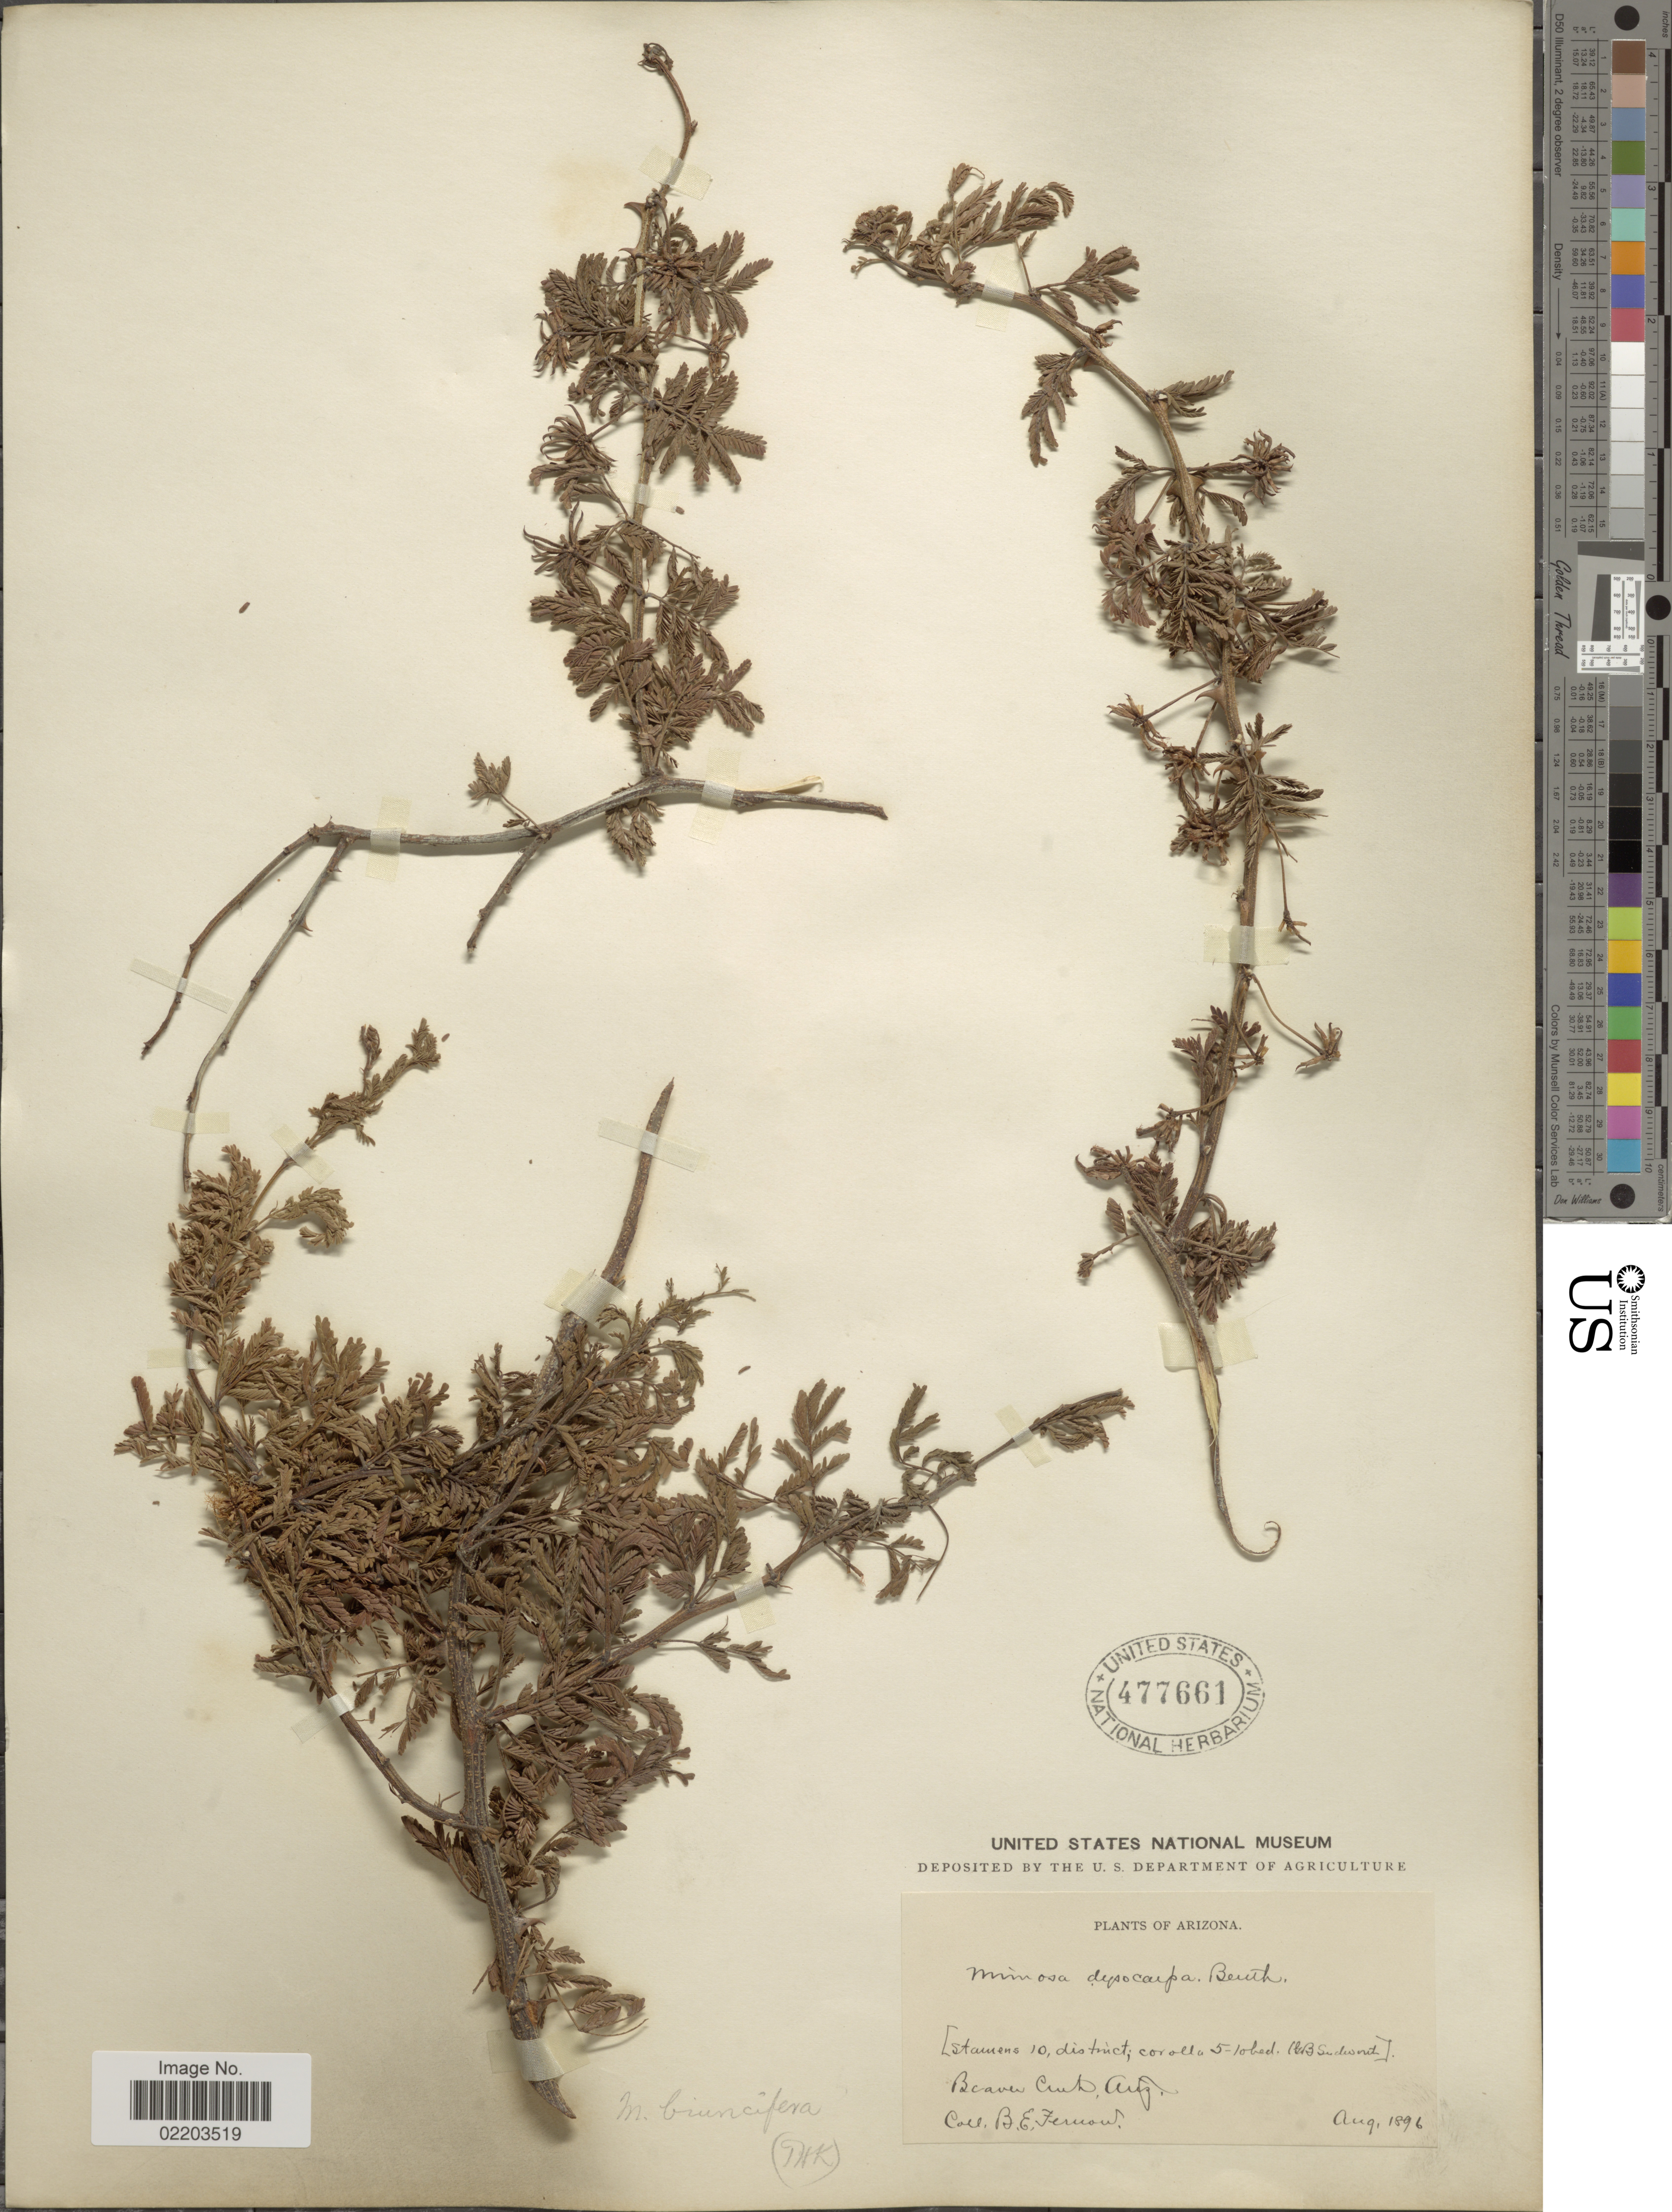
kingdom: Plantae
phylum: Tracheophyta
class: Magnoliopsida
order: Fabales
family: Fabaceae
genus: Mimosa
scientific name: Mimosa biuncifera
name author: Benth.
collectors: B. Fernow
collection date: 1896-08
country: United States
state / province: Arizona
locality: Beaver Creek, Ariz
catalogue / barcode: US 477661